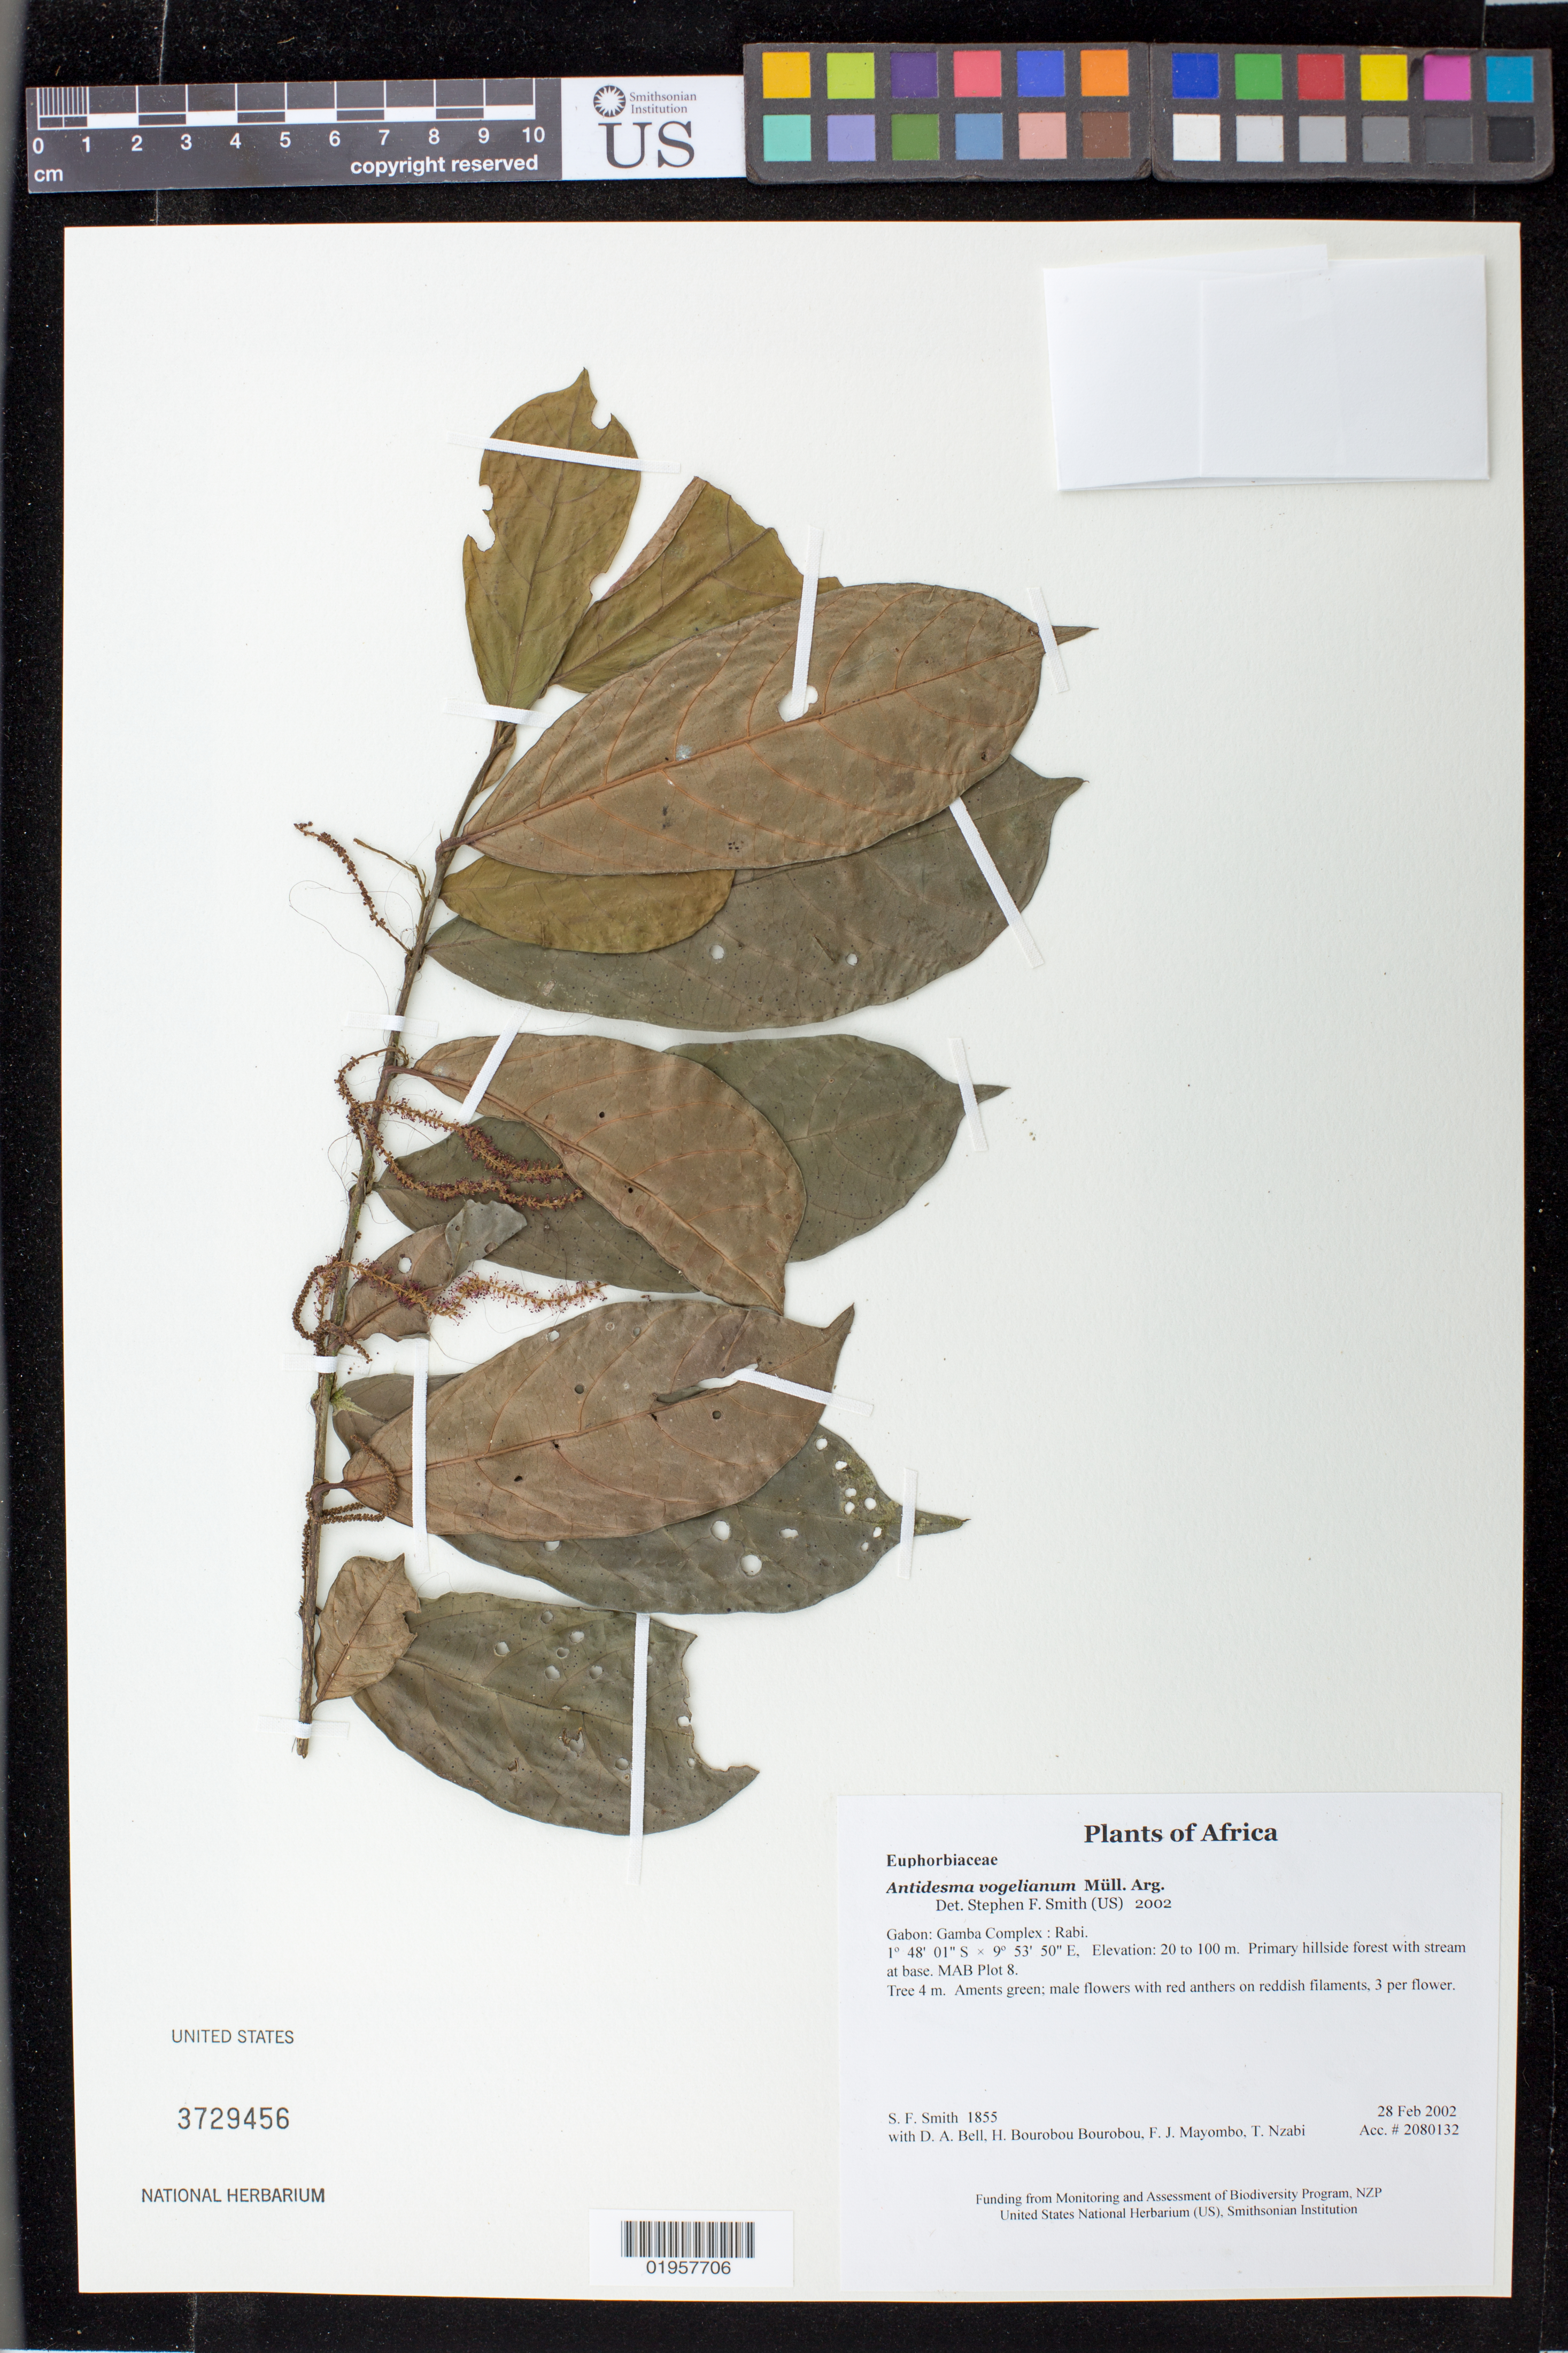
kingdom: Plantae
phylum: Tracheophyta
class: Magnoliopsida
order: Malpighiales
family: Phyllanthaceae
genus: Antidesma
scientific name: Antidesma vogelianum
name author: Müll. Arg.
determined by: Smith, Stephen F., (US), NMNH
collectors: S.F. Smith, D. A. Bell, H. Bourobou Bourobou & F. J. Mayombo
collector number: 1855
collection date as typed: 28 Feb 2002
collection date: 2002-02-28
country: Gabon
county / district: Gamba Complex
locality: Rabi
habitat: Primary hillside forest with stream at base. MAB Plot 8.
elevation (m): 20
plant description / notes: (Same as 1806?)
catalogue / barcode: US 3729456